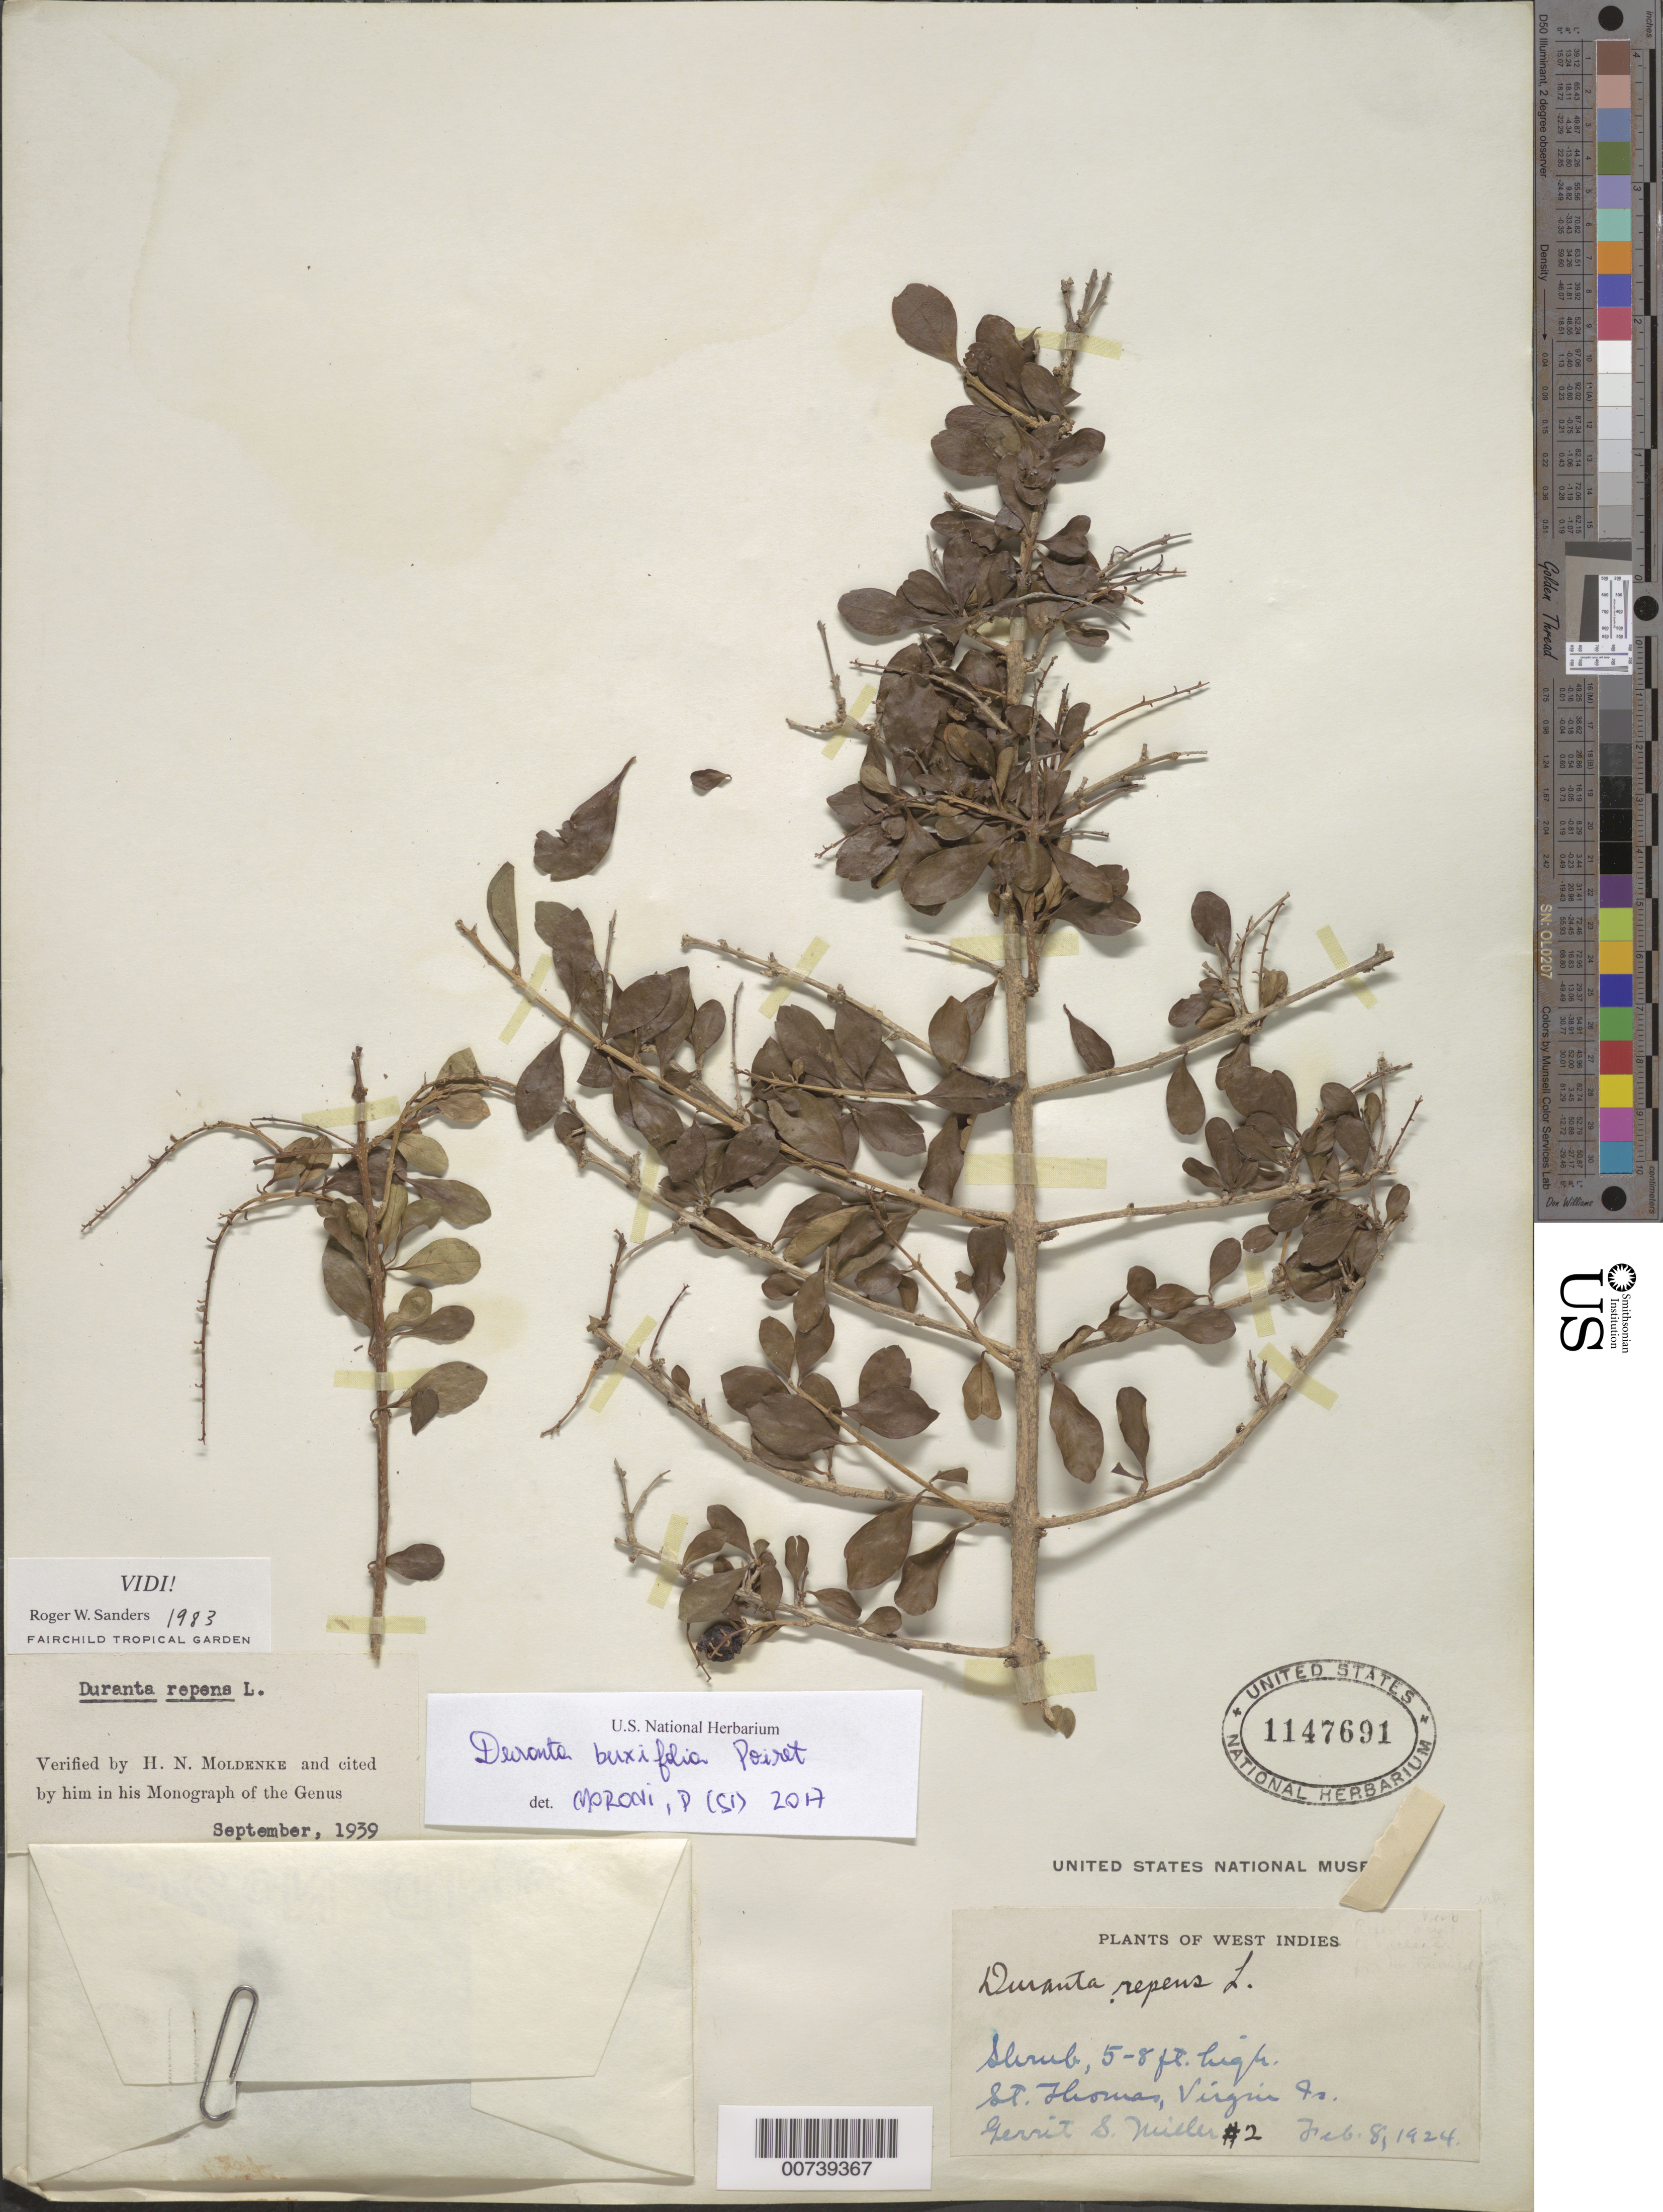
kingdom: Plantae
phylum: Tracheophyta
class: Magnoliopsida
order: Lamiales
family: Verbenaceae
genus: Duranta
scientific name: Duranta erecta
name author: L.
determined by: Sanders, R. W.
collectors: G. S. Miller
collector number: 2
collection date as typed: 08 Feb 1924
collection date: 1924-02-08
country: U.S. Virgin Islands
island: St. Thomas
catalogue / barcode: US 1147691